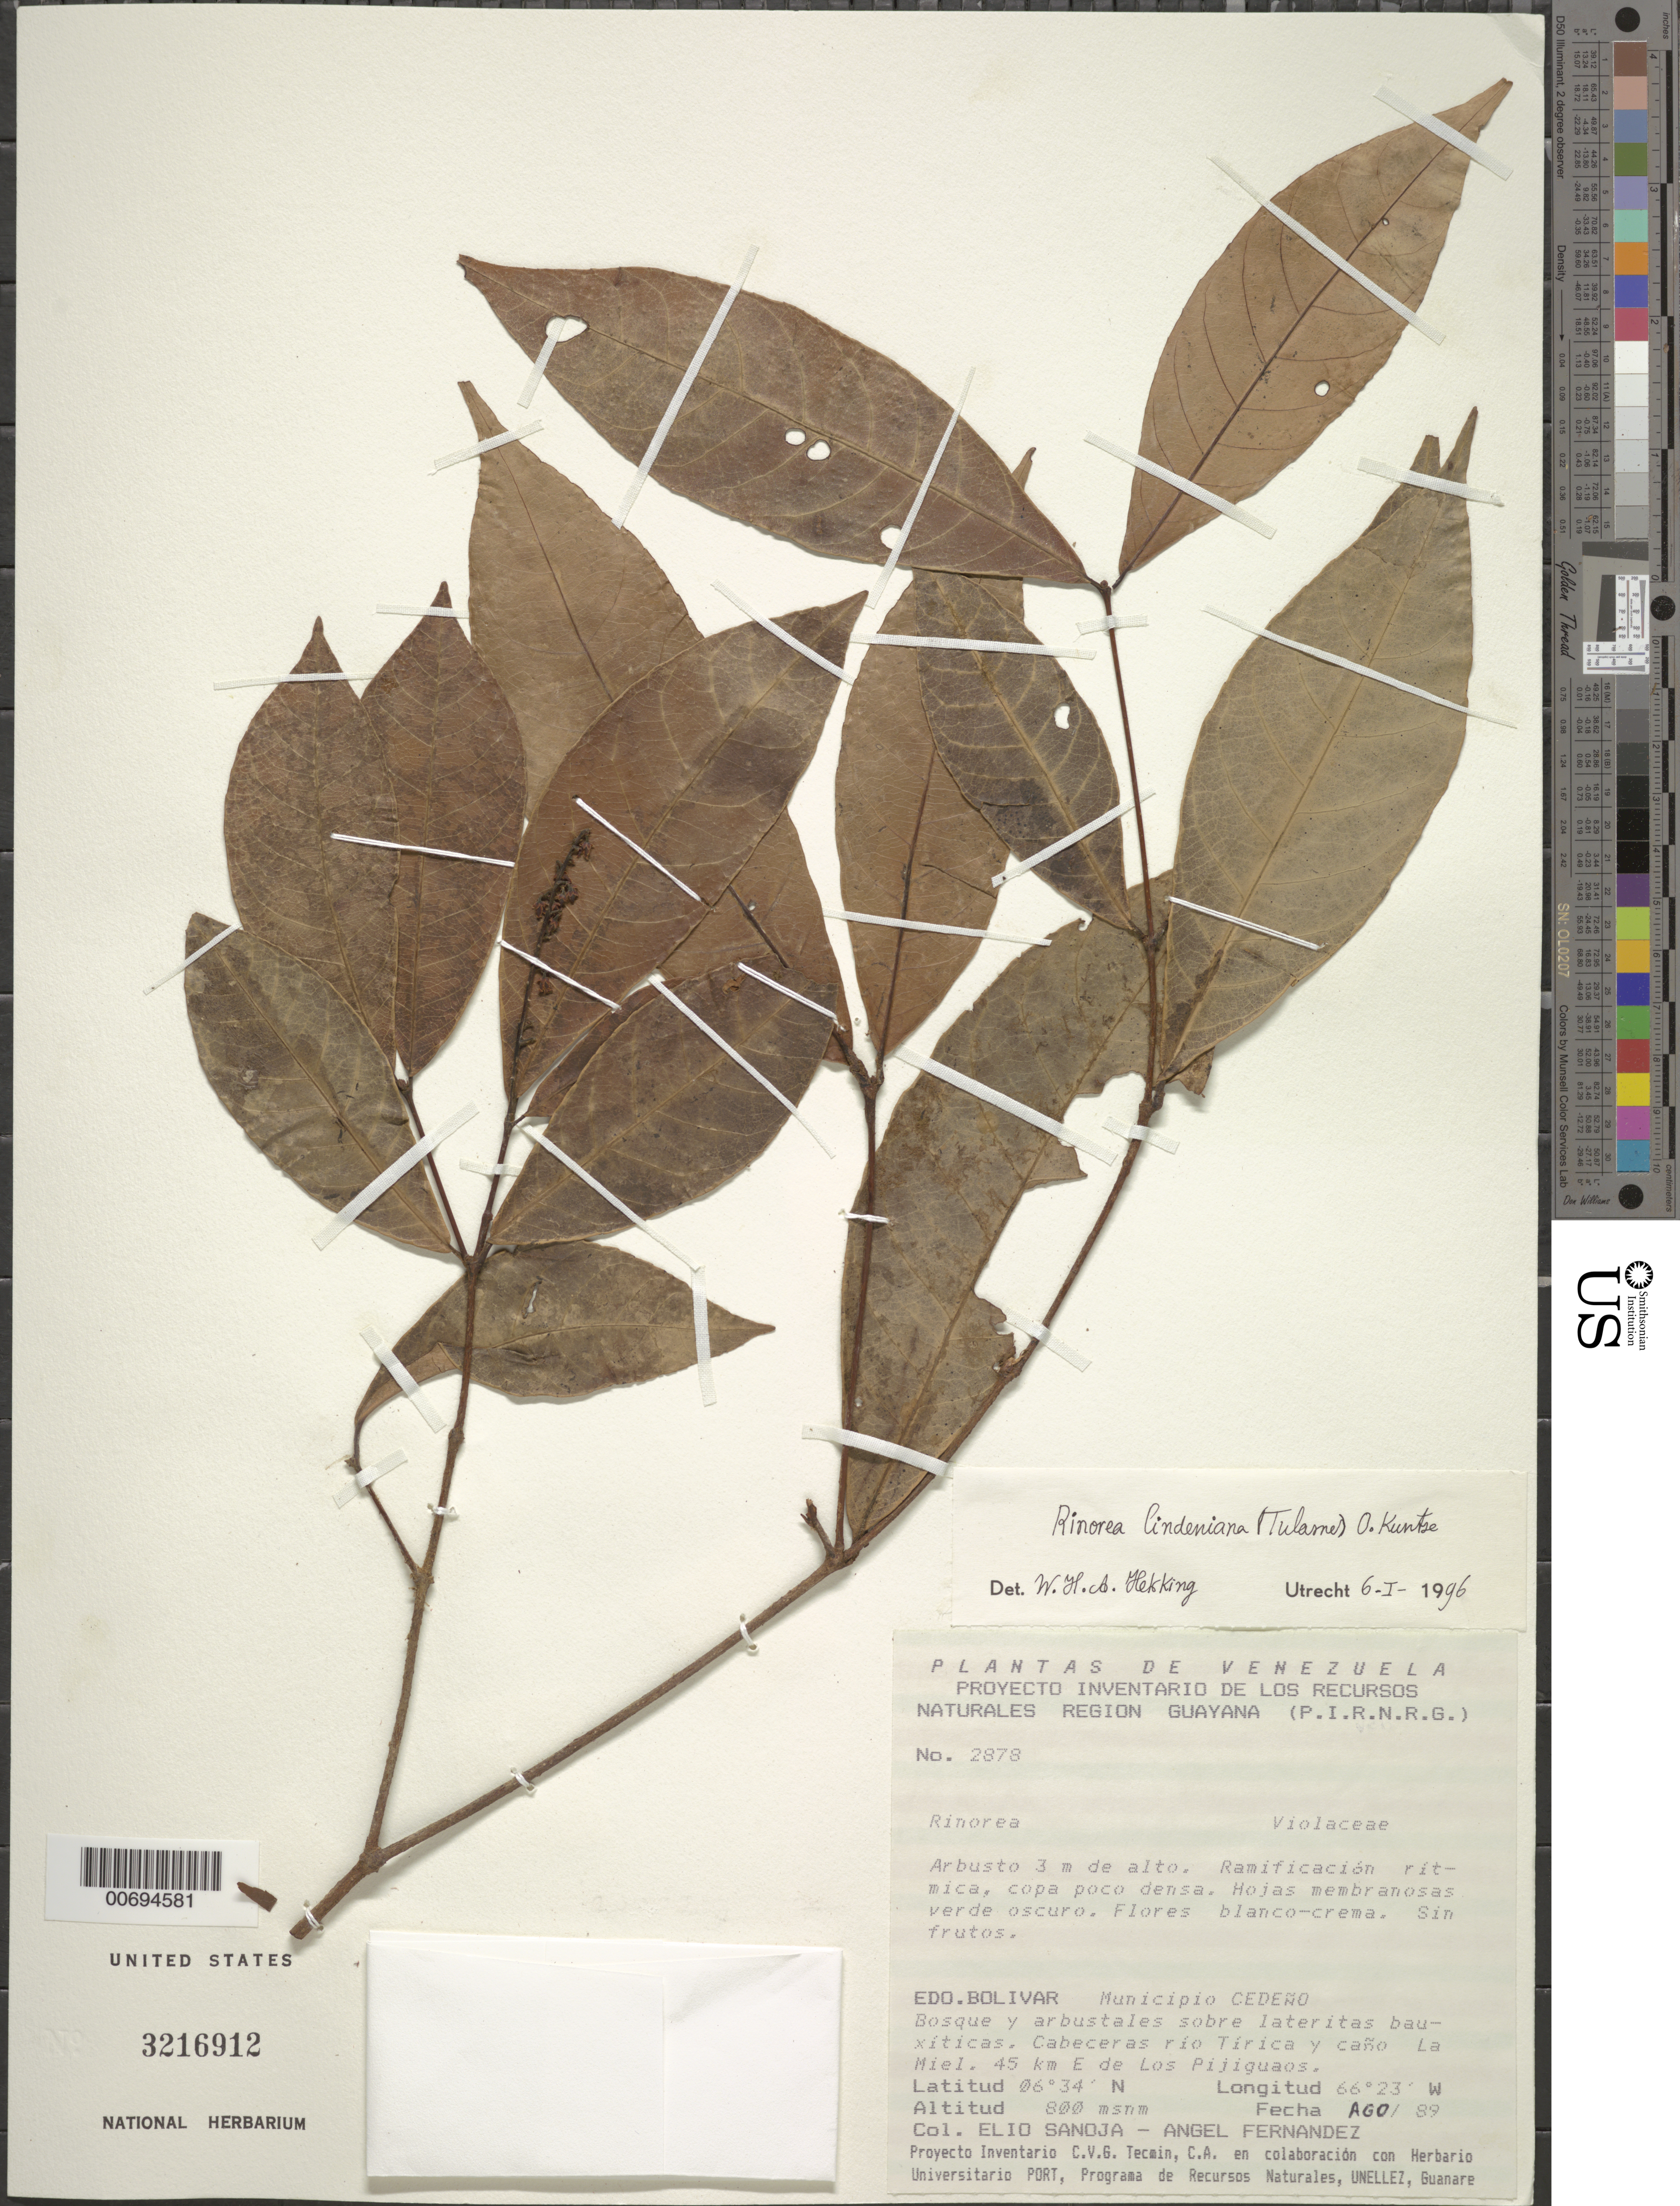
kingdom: Plantae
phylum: Tracheophyta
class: Magnoliopsida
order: Malpighiales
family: Violaceae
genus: Rinorea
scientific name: Rinorea lindeniana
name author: (Tul.) Kuntze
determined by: Hekking, W. H. A.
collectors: E. Sanoja & A. Fernandez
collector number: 2878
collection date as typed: Aug-89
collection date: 1989-08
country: Venezuela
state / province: Bolívar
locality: Mun. Cedeño, upper end of río Tirica and La Miel channel, 45 km E of Los Pijiguaos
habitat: Forest and shrubs on laterite, bauxite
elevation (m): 800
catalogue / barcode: US 3216912